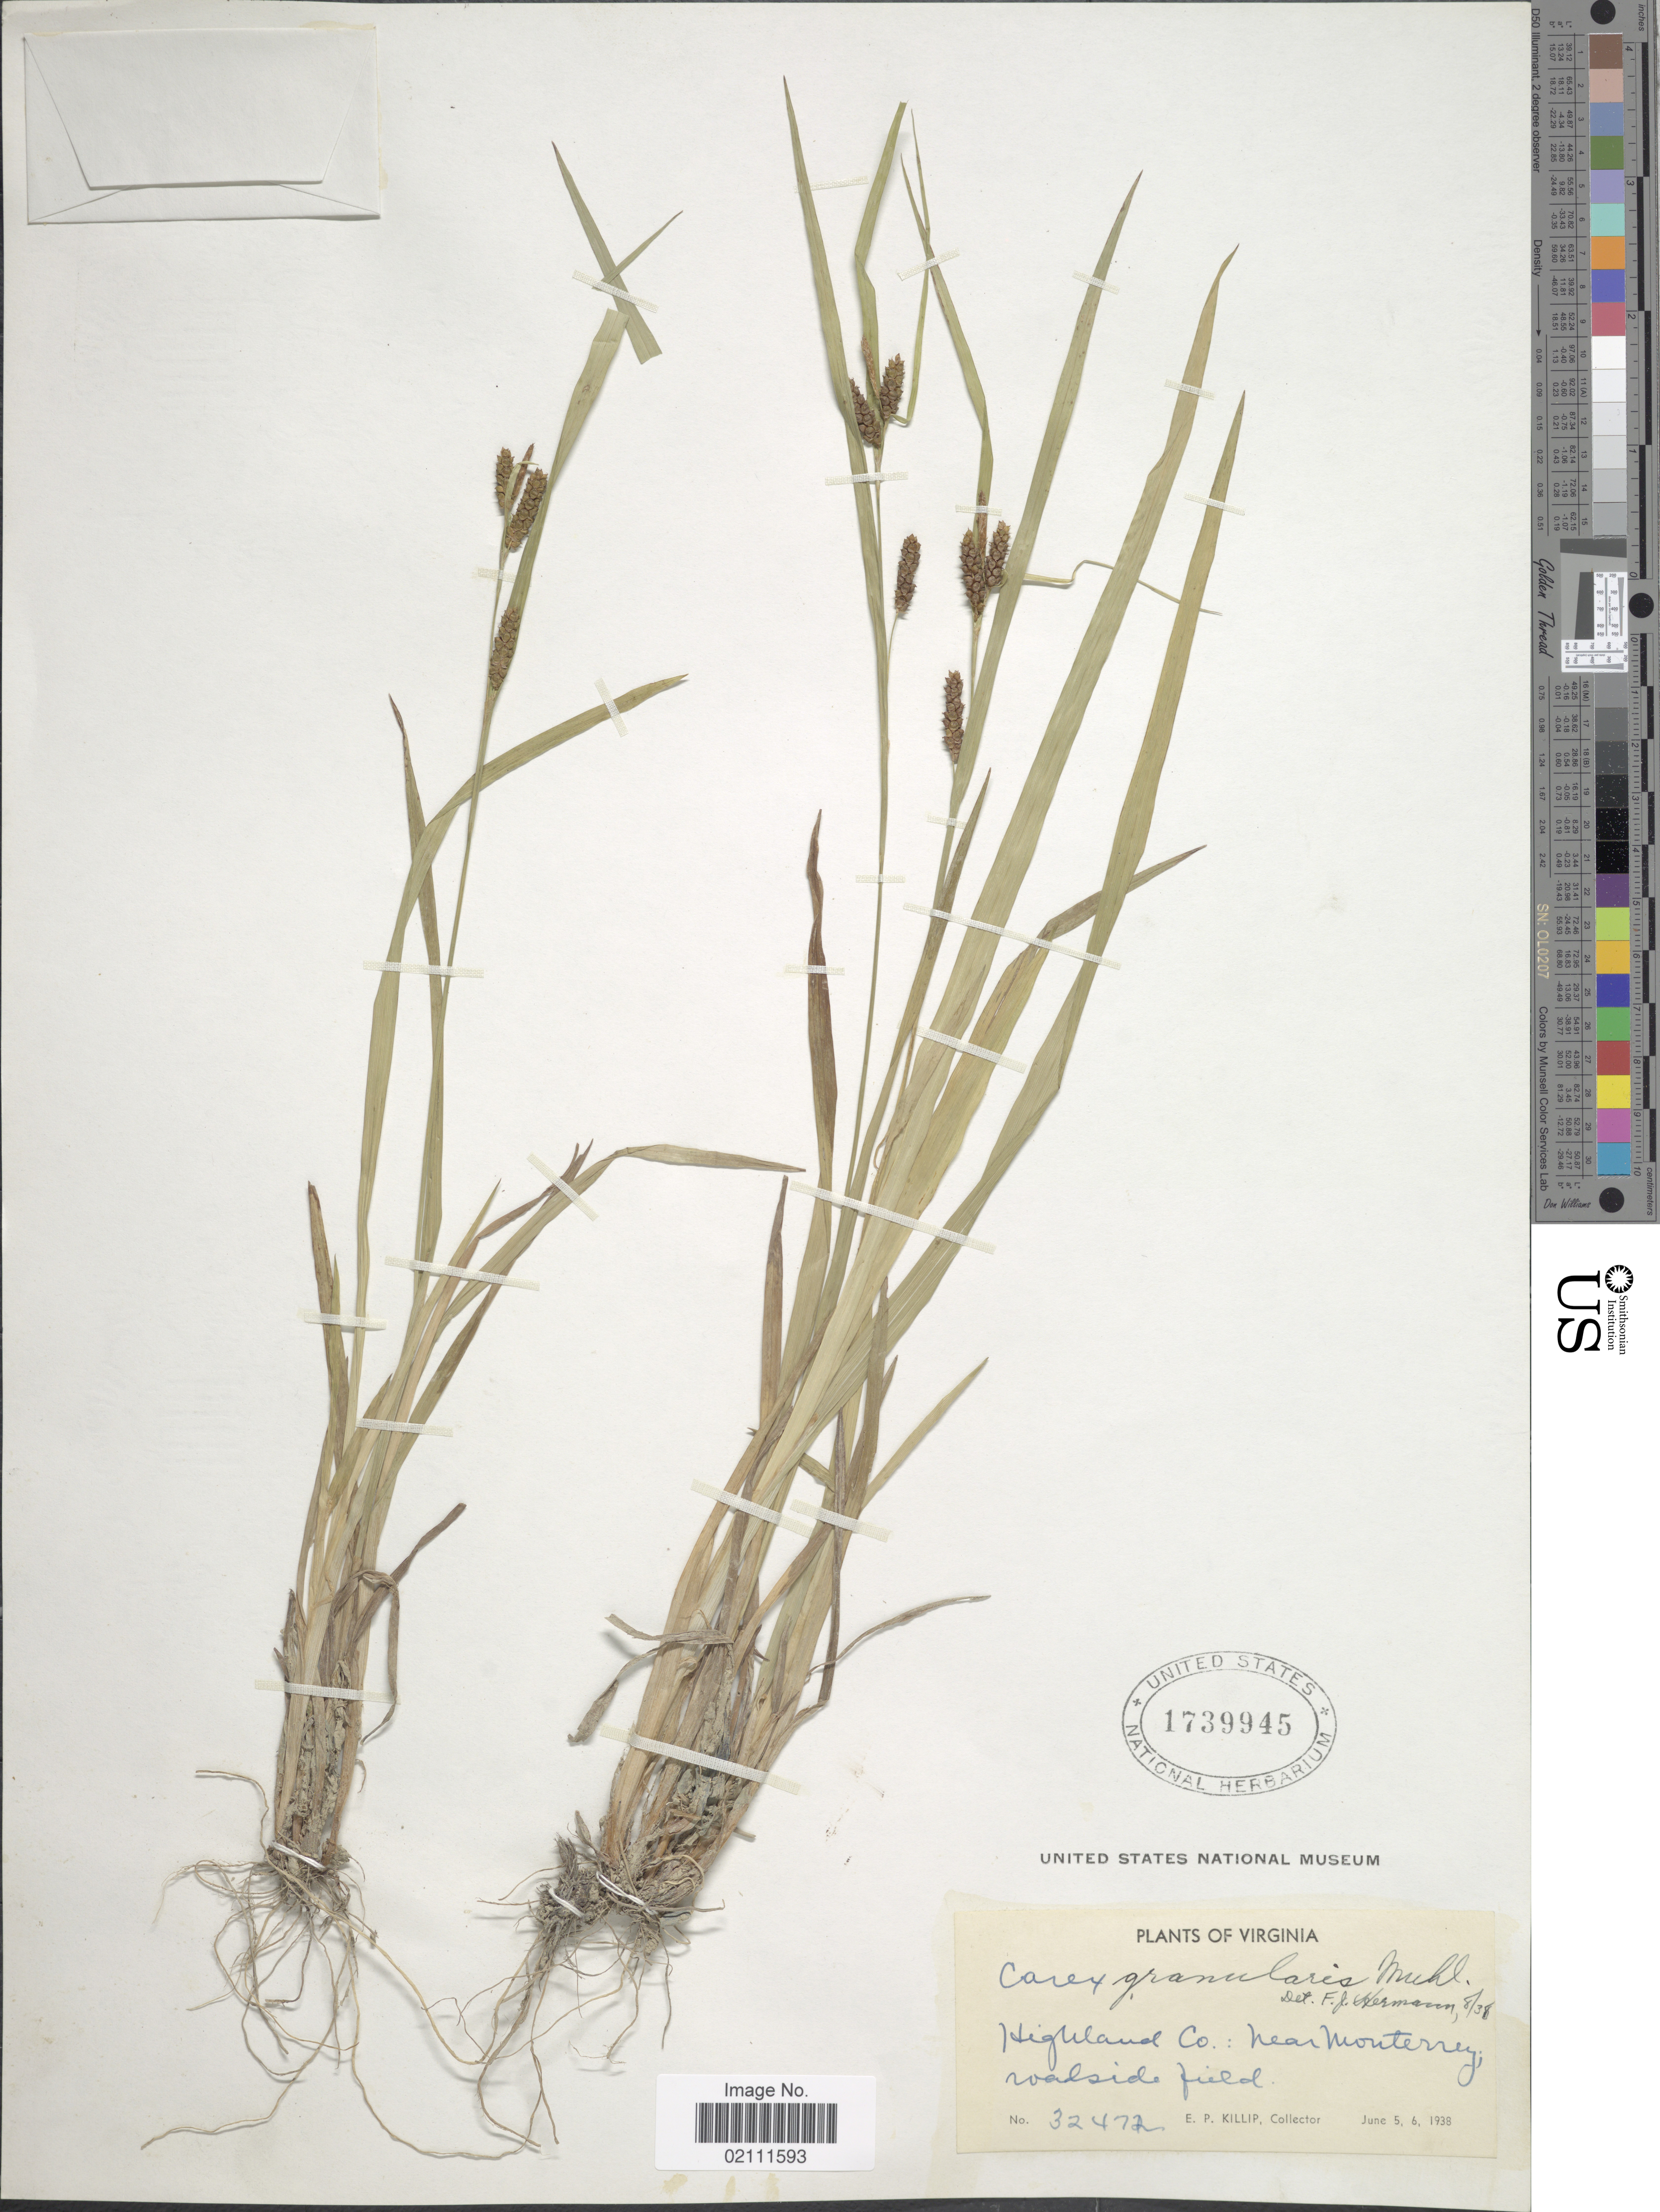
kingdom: Plantae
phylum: Tracheophyta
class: Liliopsida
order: Poales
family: Cyperaceae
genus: Carex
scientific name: Carex granularis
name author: Muhl. ex Willd.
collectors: E. P. Killip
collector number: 32472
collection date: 1938-06-05/1938-06-06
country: United States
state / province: Virginia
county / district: Highland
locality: near Monterrey; roadside field.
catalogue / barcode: US 1739945